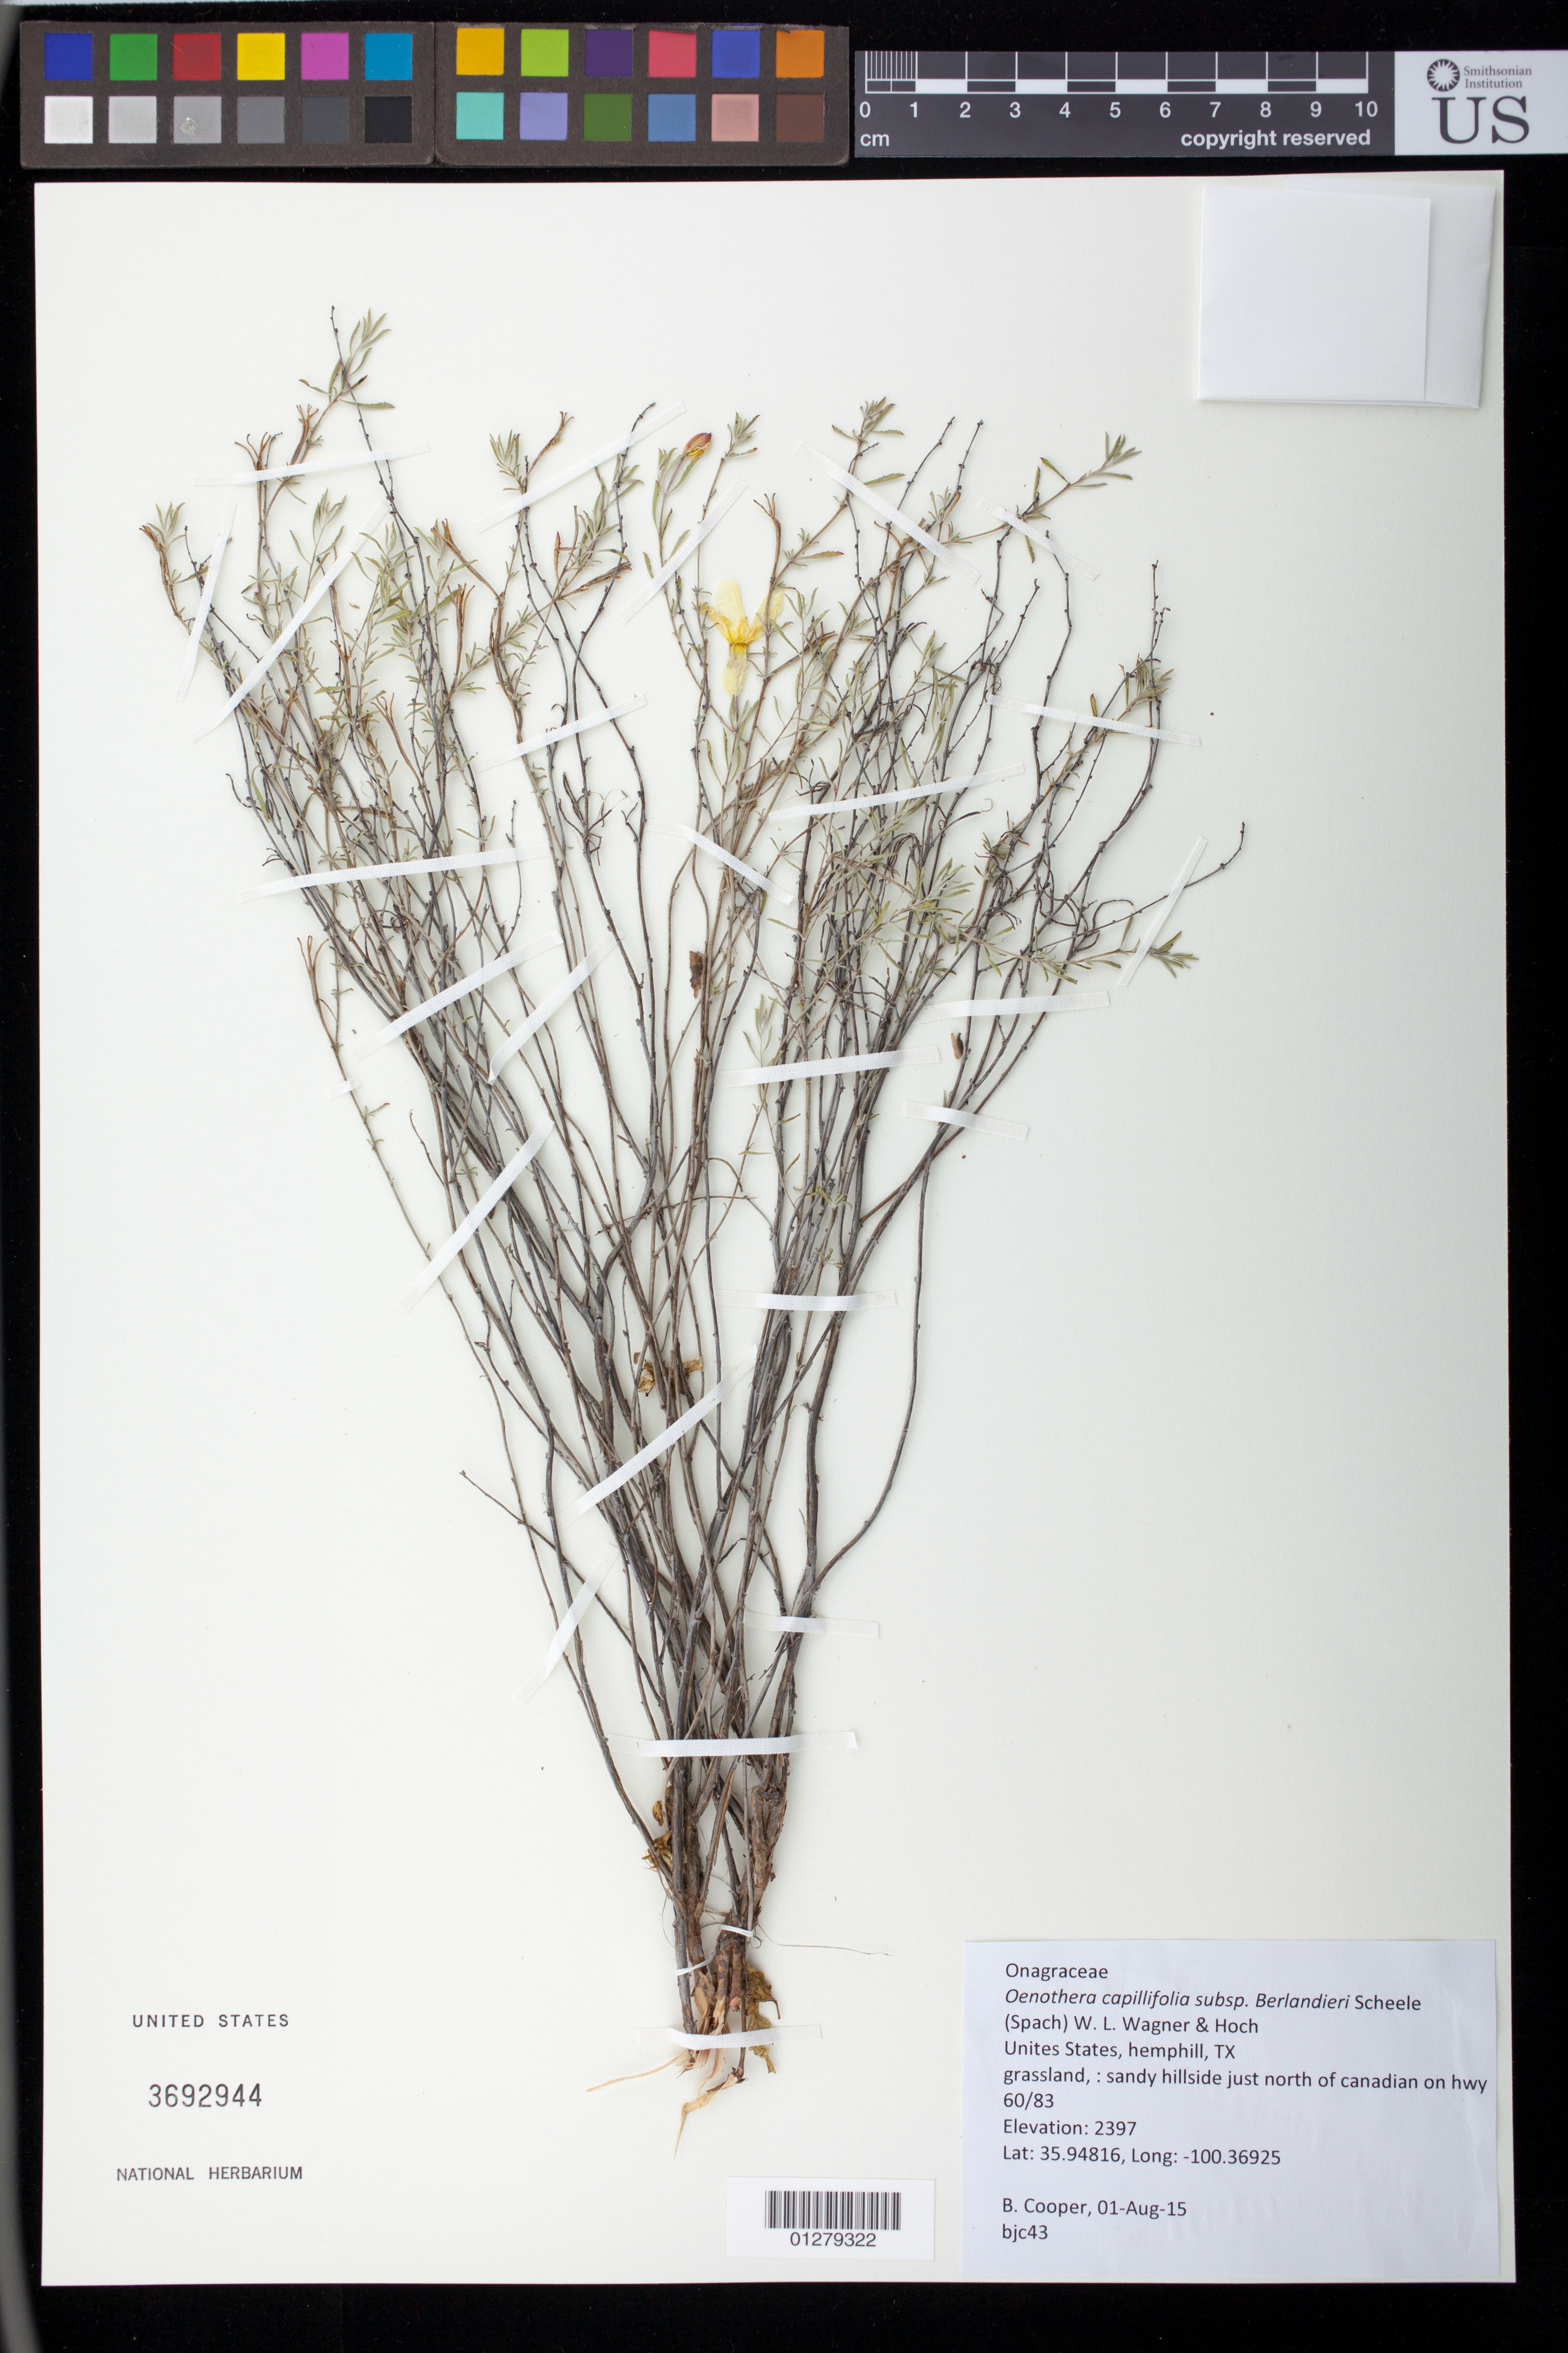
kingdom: Plantae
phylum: Tracheophyta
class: Magnoliopsida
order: Myrtales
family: Onagraceae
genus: Oenothera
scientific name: Oenothera capillifolia subsp. berlandieri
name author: (Spach) W.L. Wagner & Hoch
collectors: B. J. Cooper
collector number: BJC 43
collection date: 2015-08-01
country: United States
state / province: Texas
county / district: Hemphill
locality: Sandy hillside just north of Canadian on hwy 60/83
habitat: Grassland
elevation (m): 2397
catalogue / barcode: US 3692944